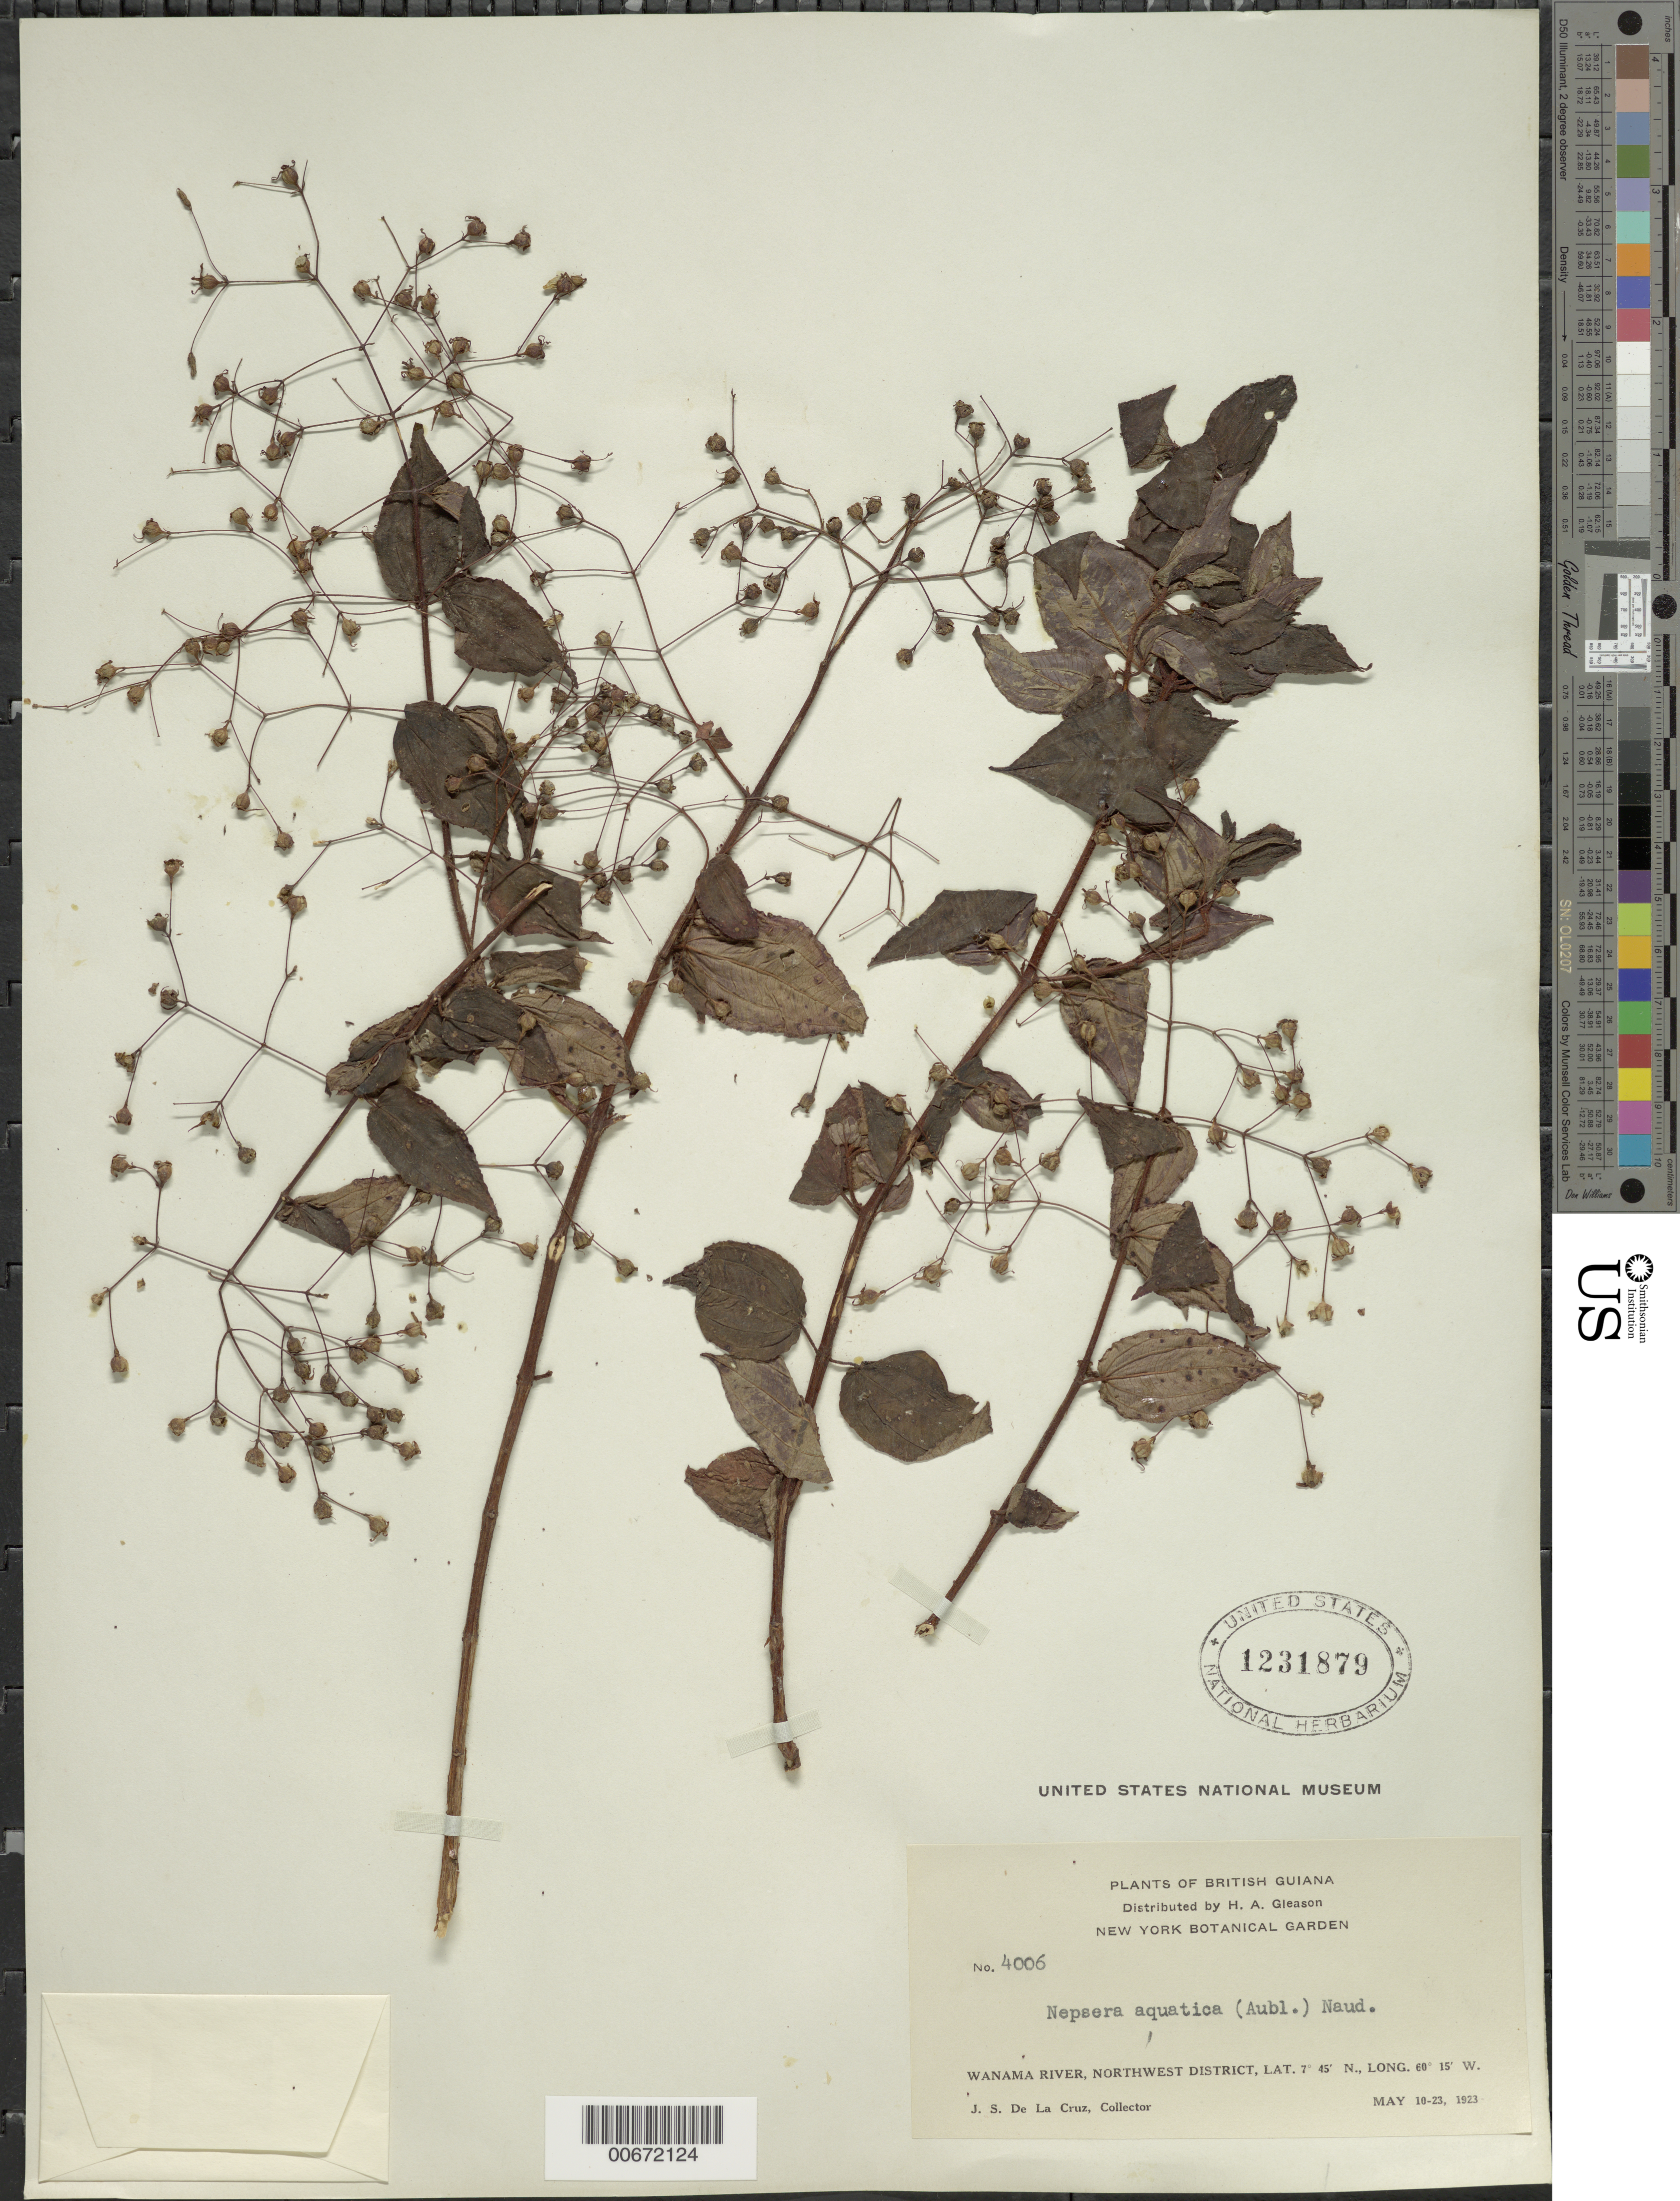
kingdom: Plantae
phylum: Tracheophyta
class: Magnoliopsida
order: Myrtales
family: Melastomataceae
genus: Nepsera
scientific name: Nepsera aquatica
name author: (Aubl.) Naudin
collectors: J. S. de la Cruz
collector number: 4006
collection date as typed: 10-May-23 to 23-May-23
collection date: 1923-05-10/1923-05-23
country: Guyana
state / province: Barima-Waini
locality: Wanama R., NW District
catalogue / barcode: US 1231879